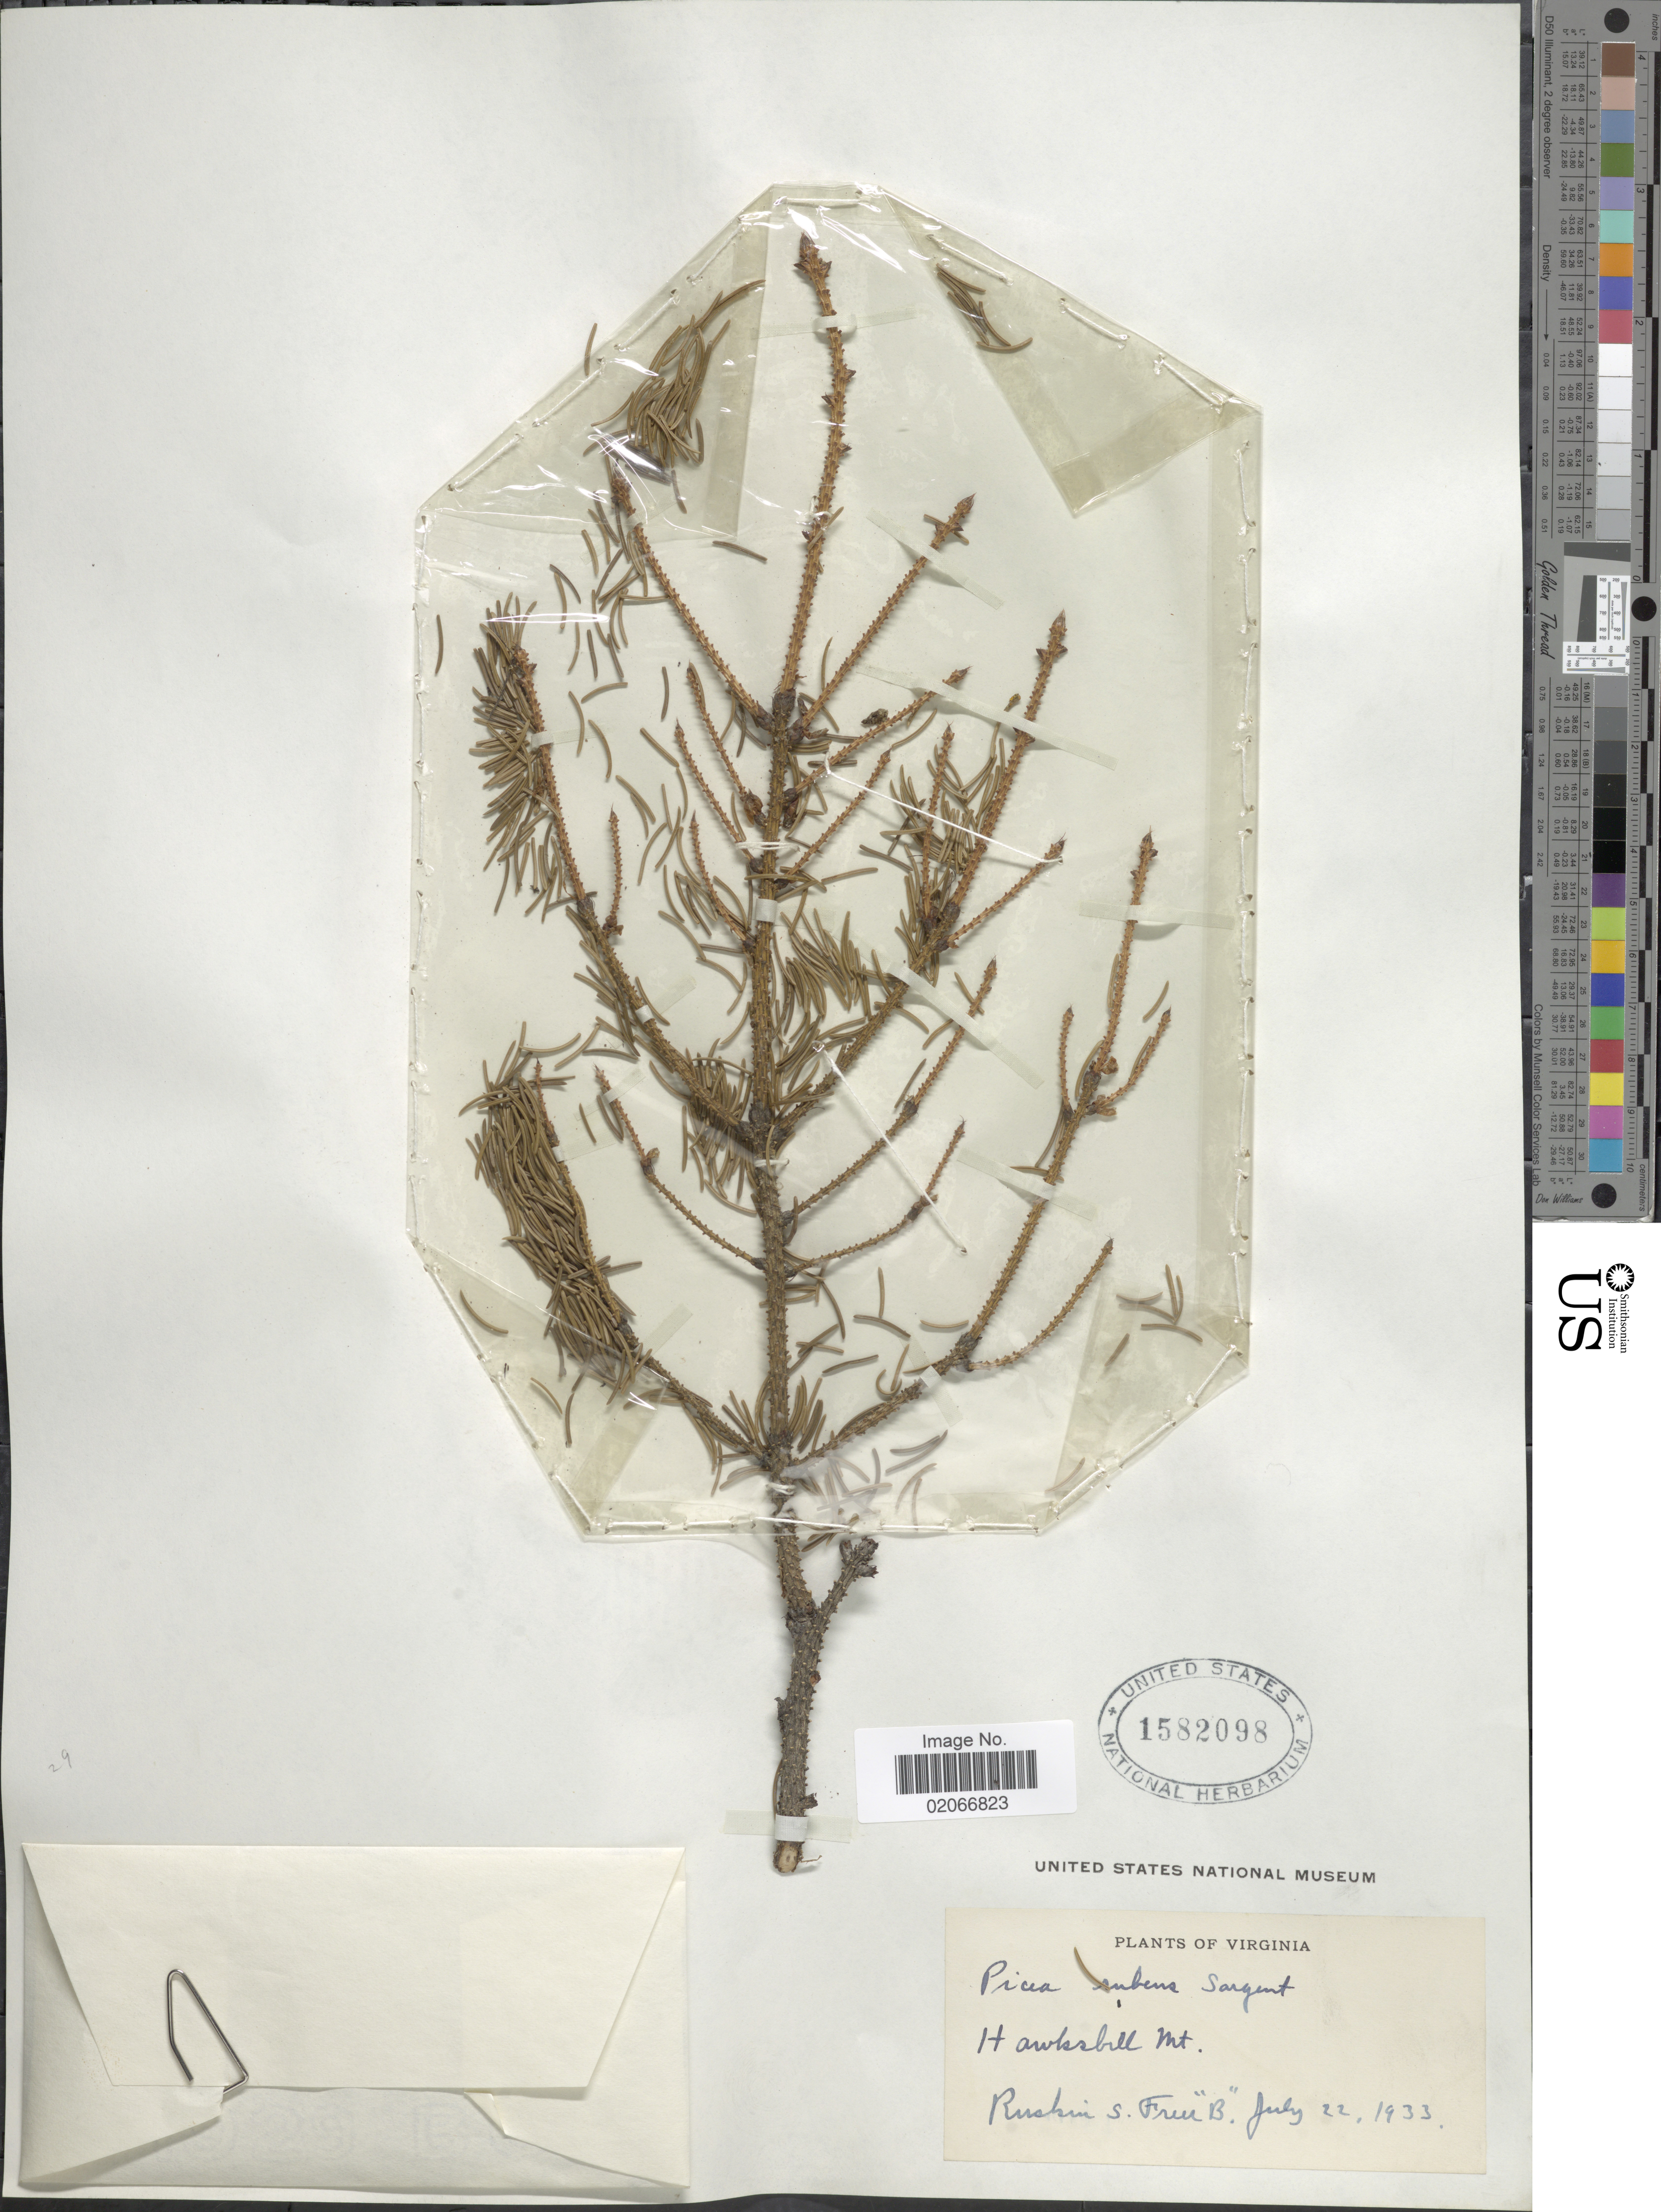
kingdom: Plantae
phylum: Tracheophyta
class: Pinopsida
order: Pinales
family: Pinaceae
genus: Picea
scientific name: Picea rubens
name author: Sarg.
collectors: R. Freer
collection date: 1933-07-22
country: United States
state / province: Virginia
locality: Hawksbill Mt.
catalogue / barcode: US 1582098